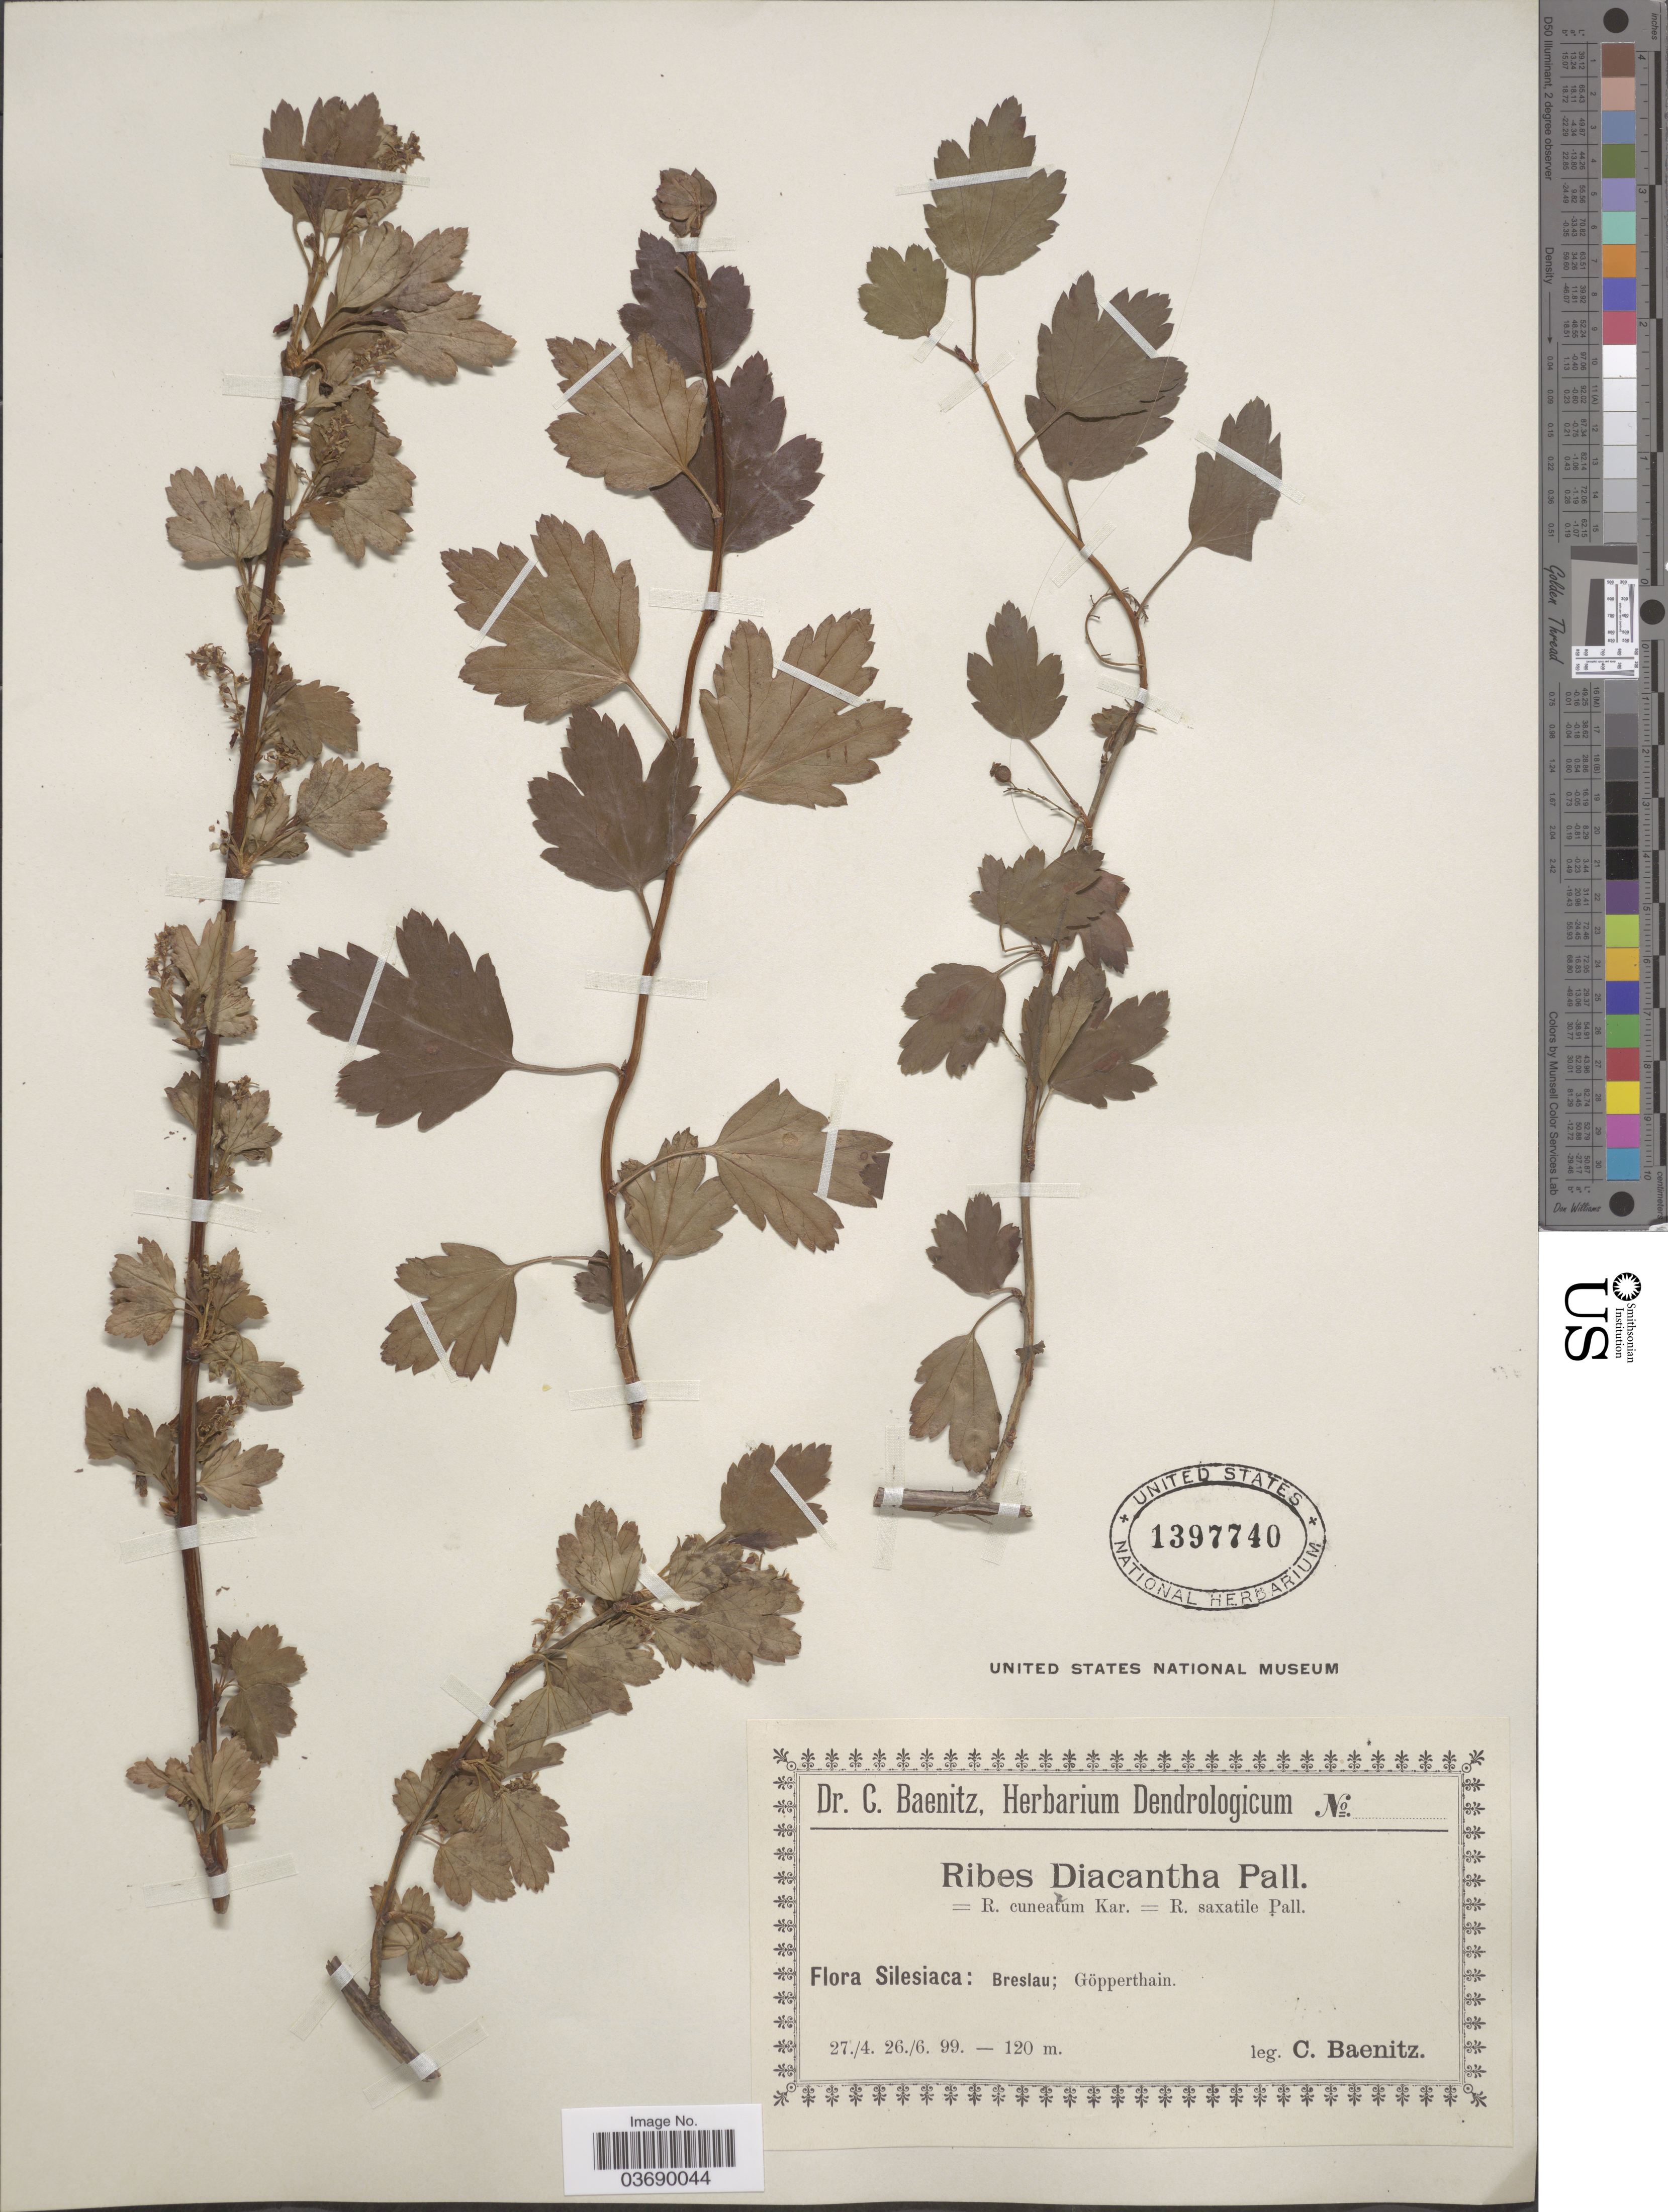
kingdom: Plantae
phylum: Tracheophyta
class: Magnoliopsida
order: Saxifragales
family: Grossulariaceae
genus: Ribes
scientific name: Ribes diacantha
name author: Pall.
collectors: C. G. Baenitz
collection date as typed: Transcribed d/m/y: 27/4/99 to 26/6/99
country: Poland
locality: Silesiaca: Breslau; Göpperthain.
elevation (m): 120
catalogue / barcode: US 1397740